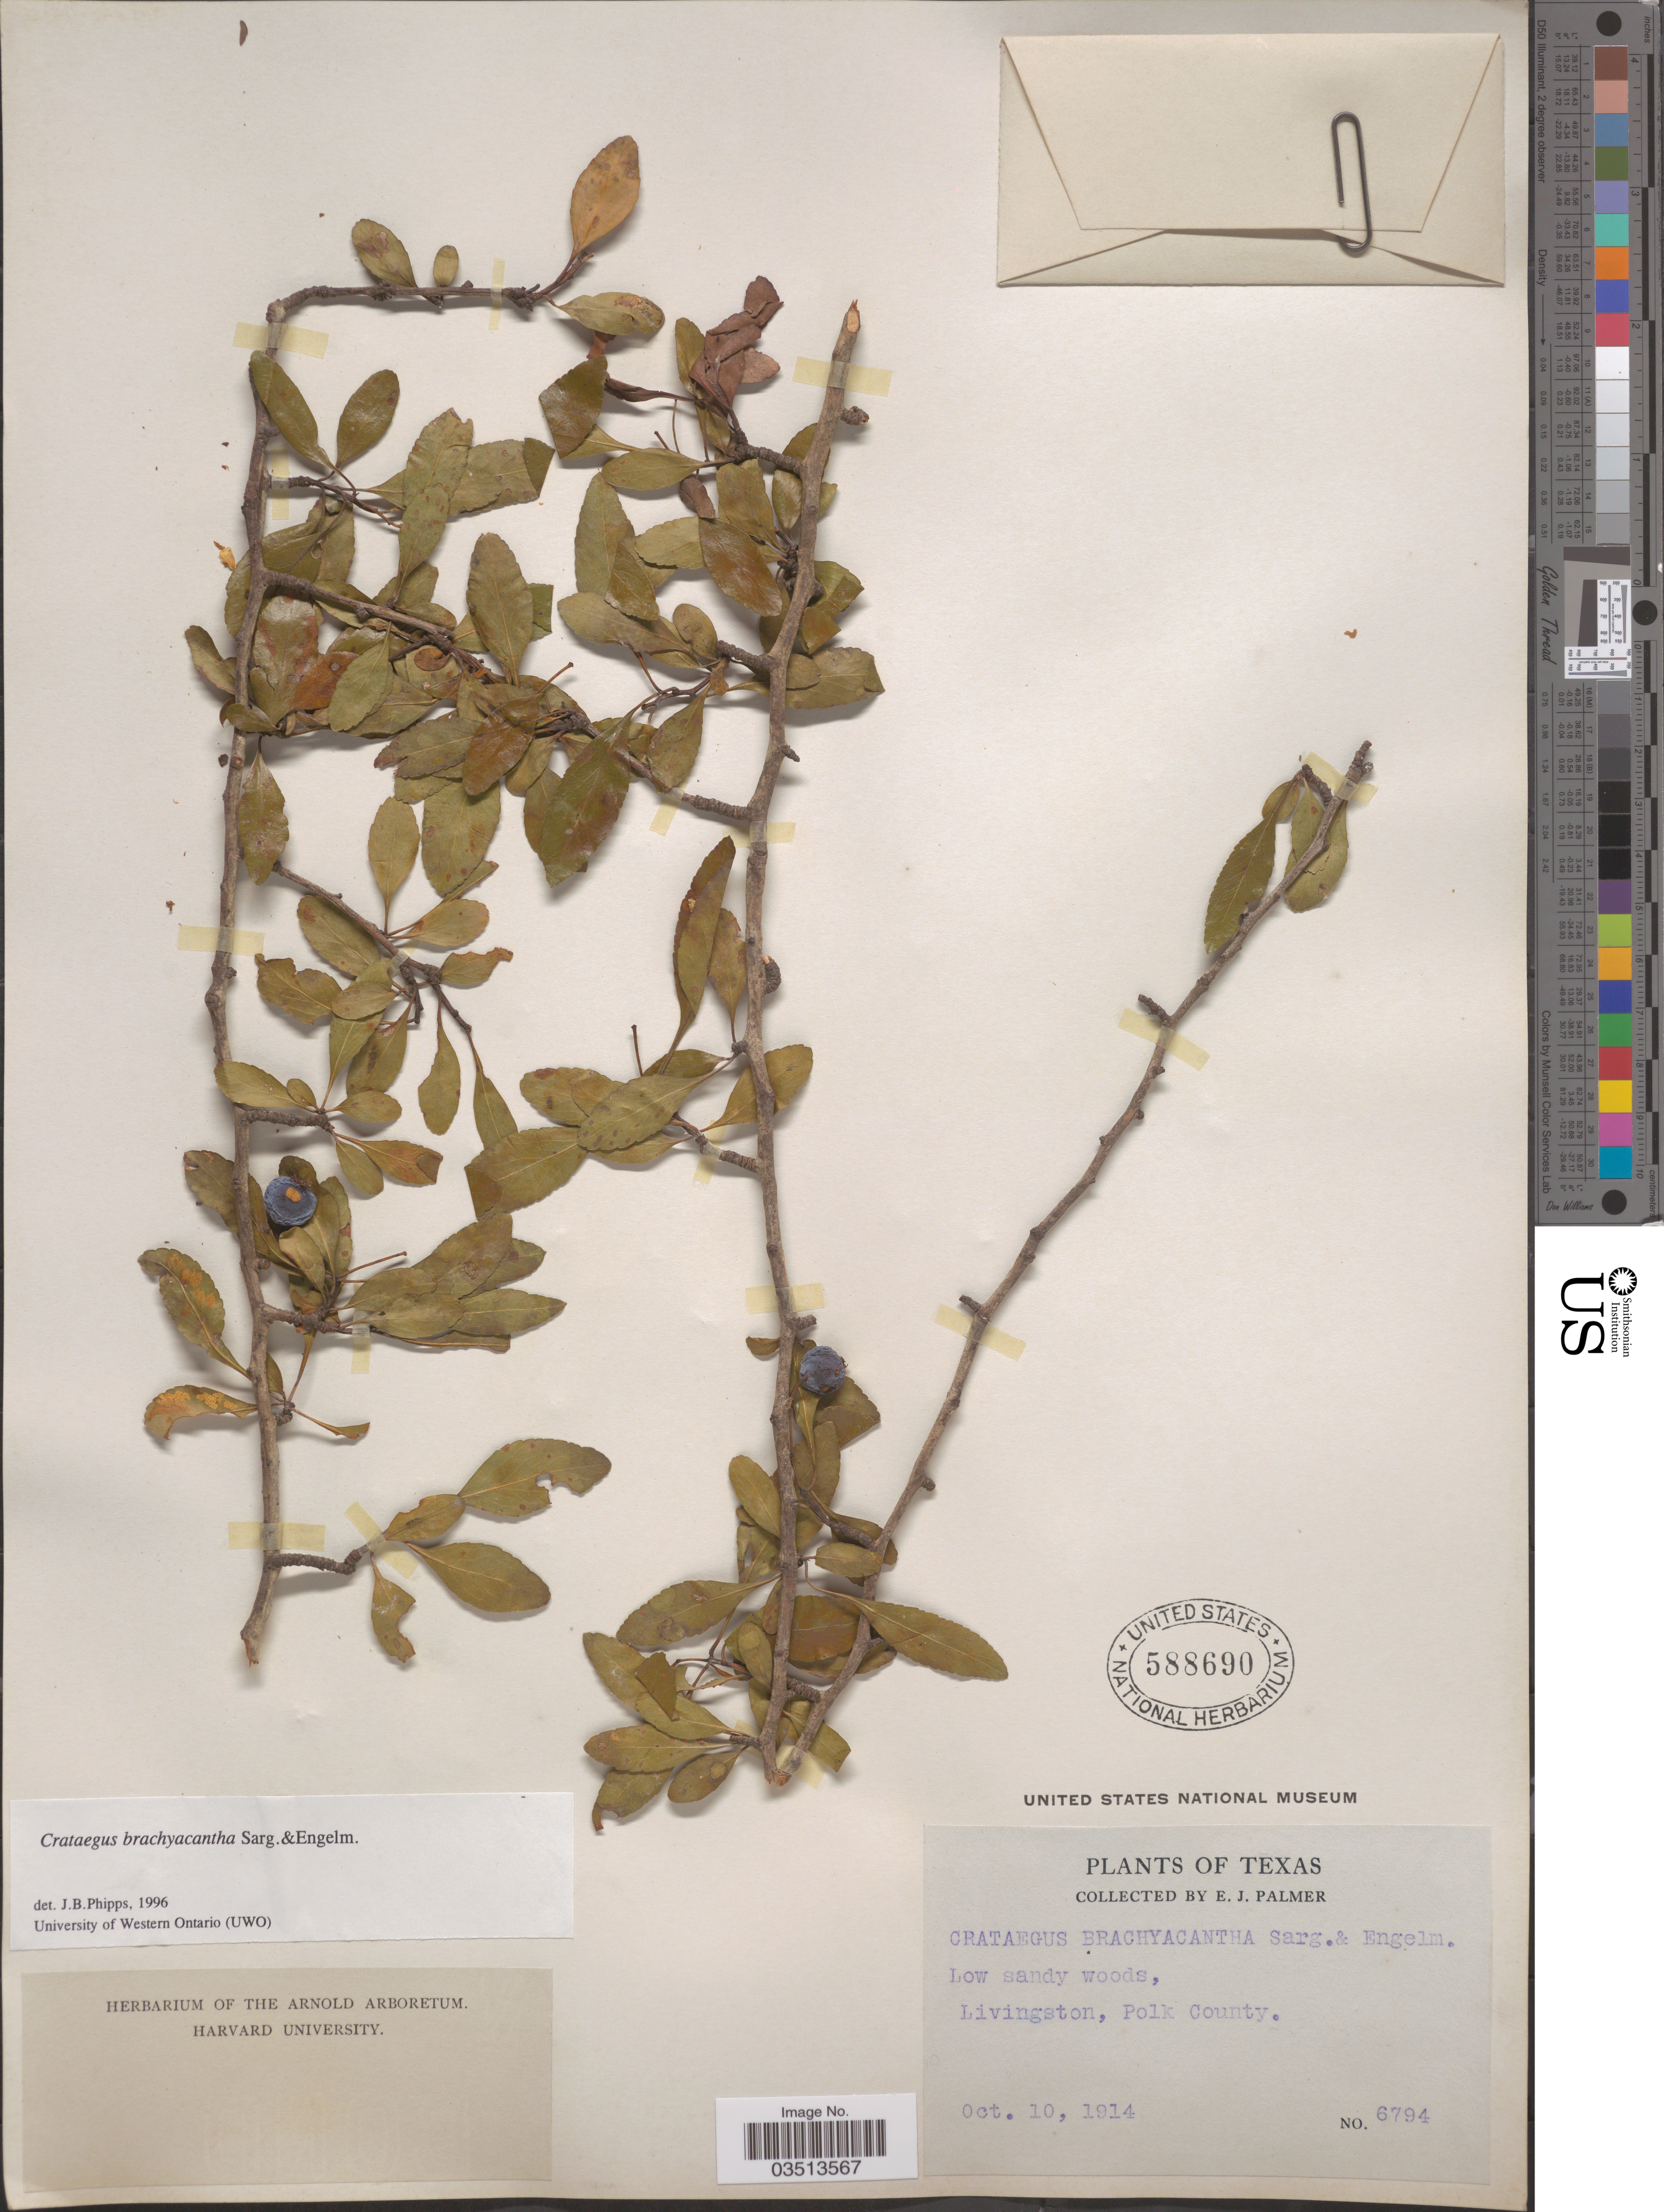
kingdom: Plantae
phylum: Tracheophyta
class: Magnoliopsida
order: Rosales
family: Rosaceae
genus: Crataegus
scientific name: Crataegus brachyacantha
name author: Sarg. & Engelm.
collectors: E. J. Palmer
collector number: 6794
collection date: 1914-10-10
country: United States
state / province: Texas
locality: Livingston, Polk County.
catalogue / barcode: US 588690